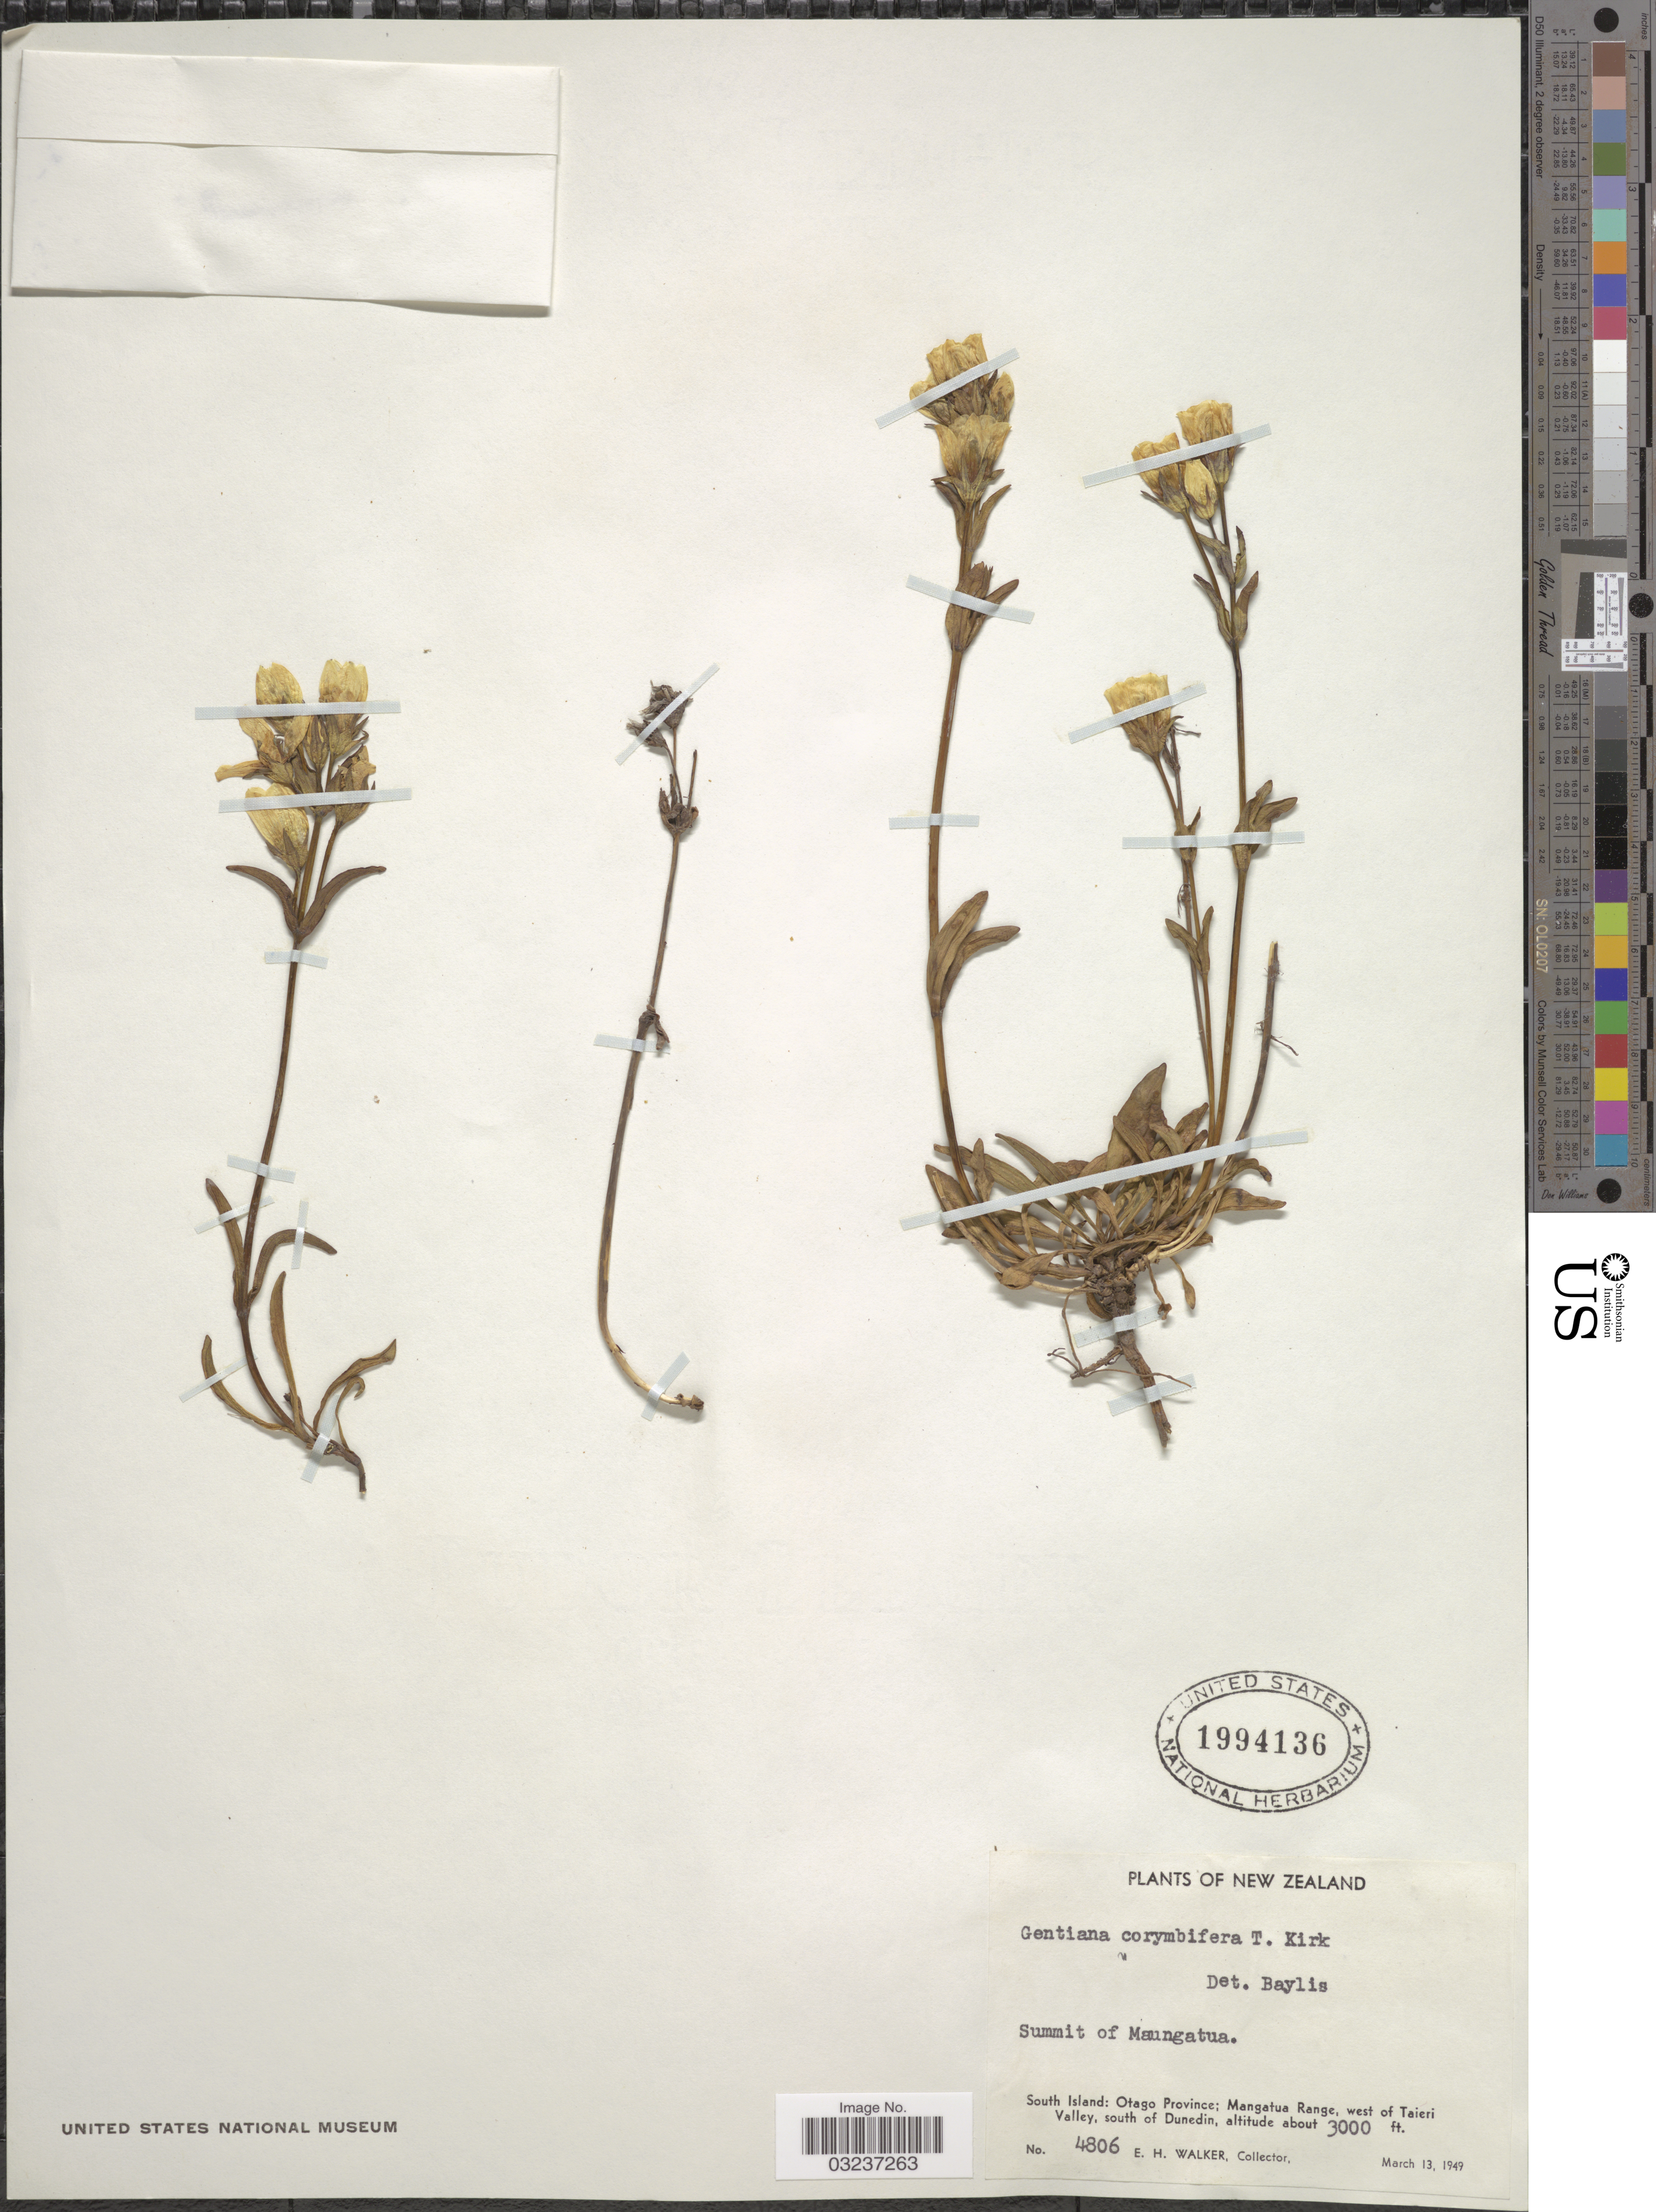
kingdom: Plantae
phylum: Tracheophyta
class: Magnoliopsida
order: Gentianales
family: Gentianaceae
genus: Gentiana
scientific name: Gentiana corymbifera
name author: Kirk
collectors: E. H. Walker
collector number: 4806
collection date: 1949-03-13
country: New Zealand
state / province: Otago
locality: Summit of Maungatua. South Island: Otago Province: Mangatua Range, west of Taieri Valley, south of Dunedin.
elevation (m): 914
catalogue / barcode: US 1994136